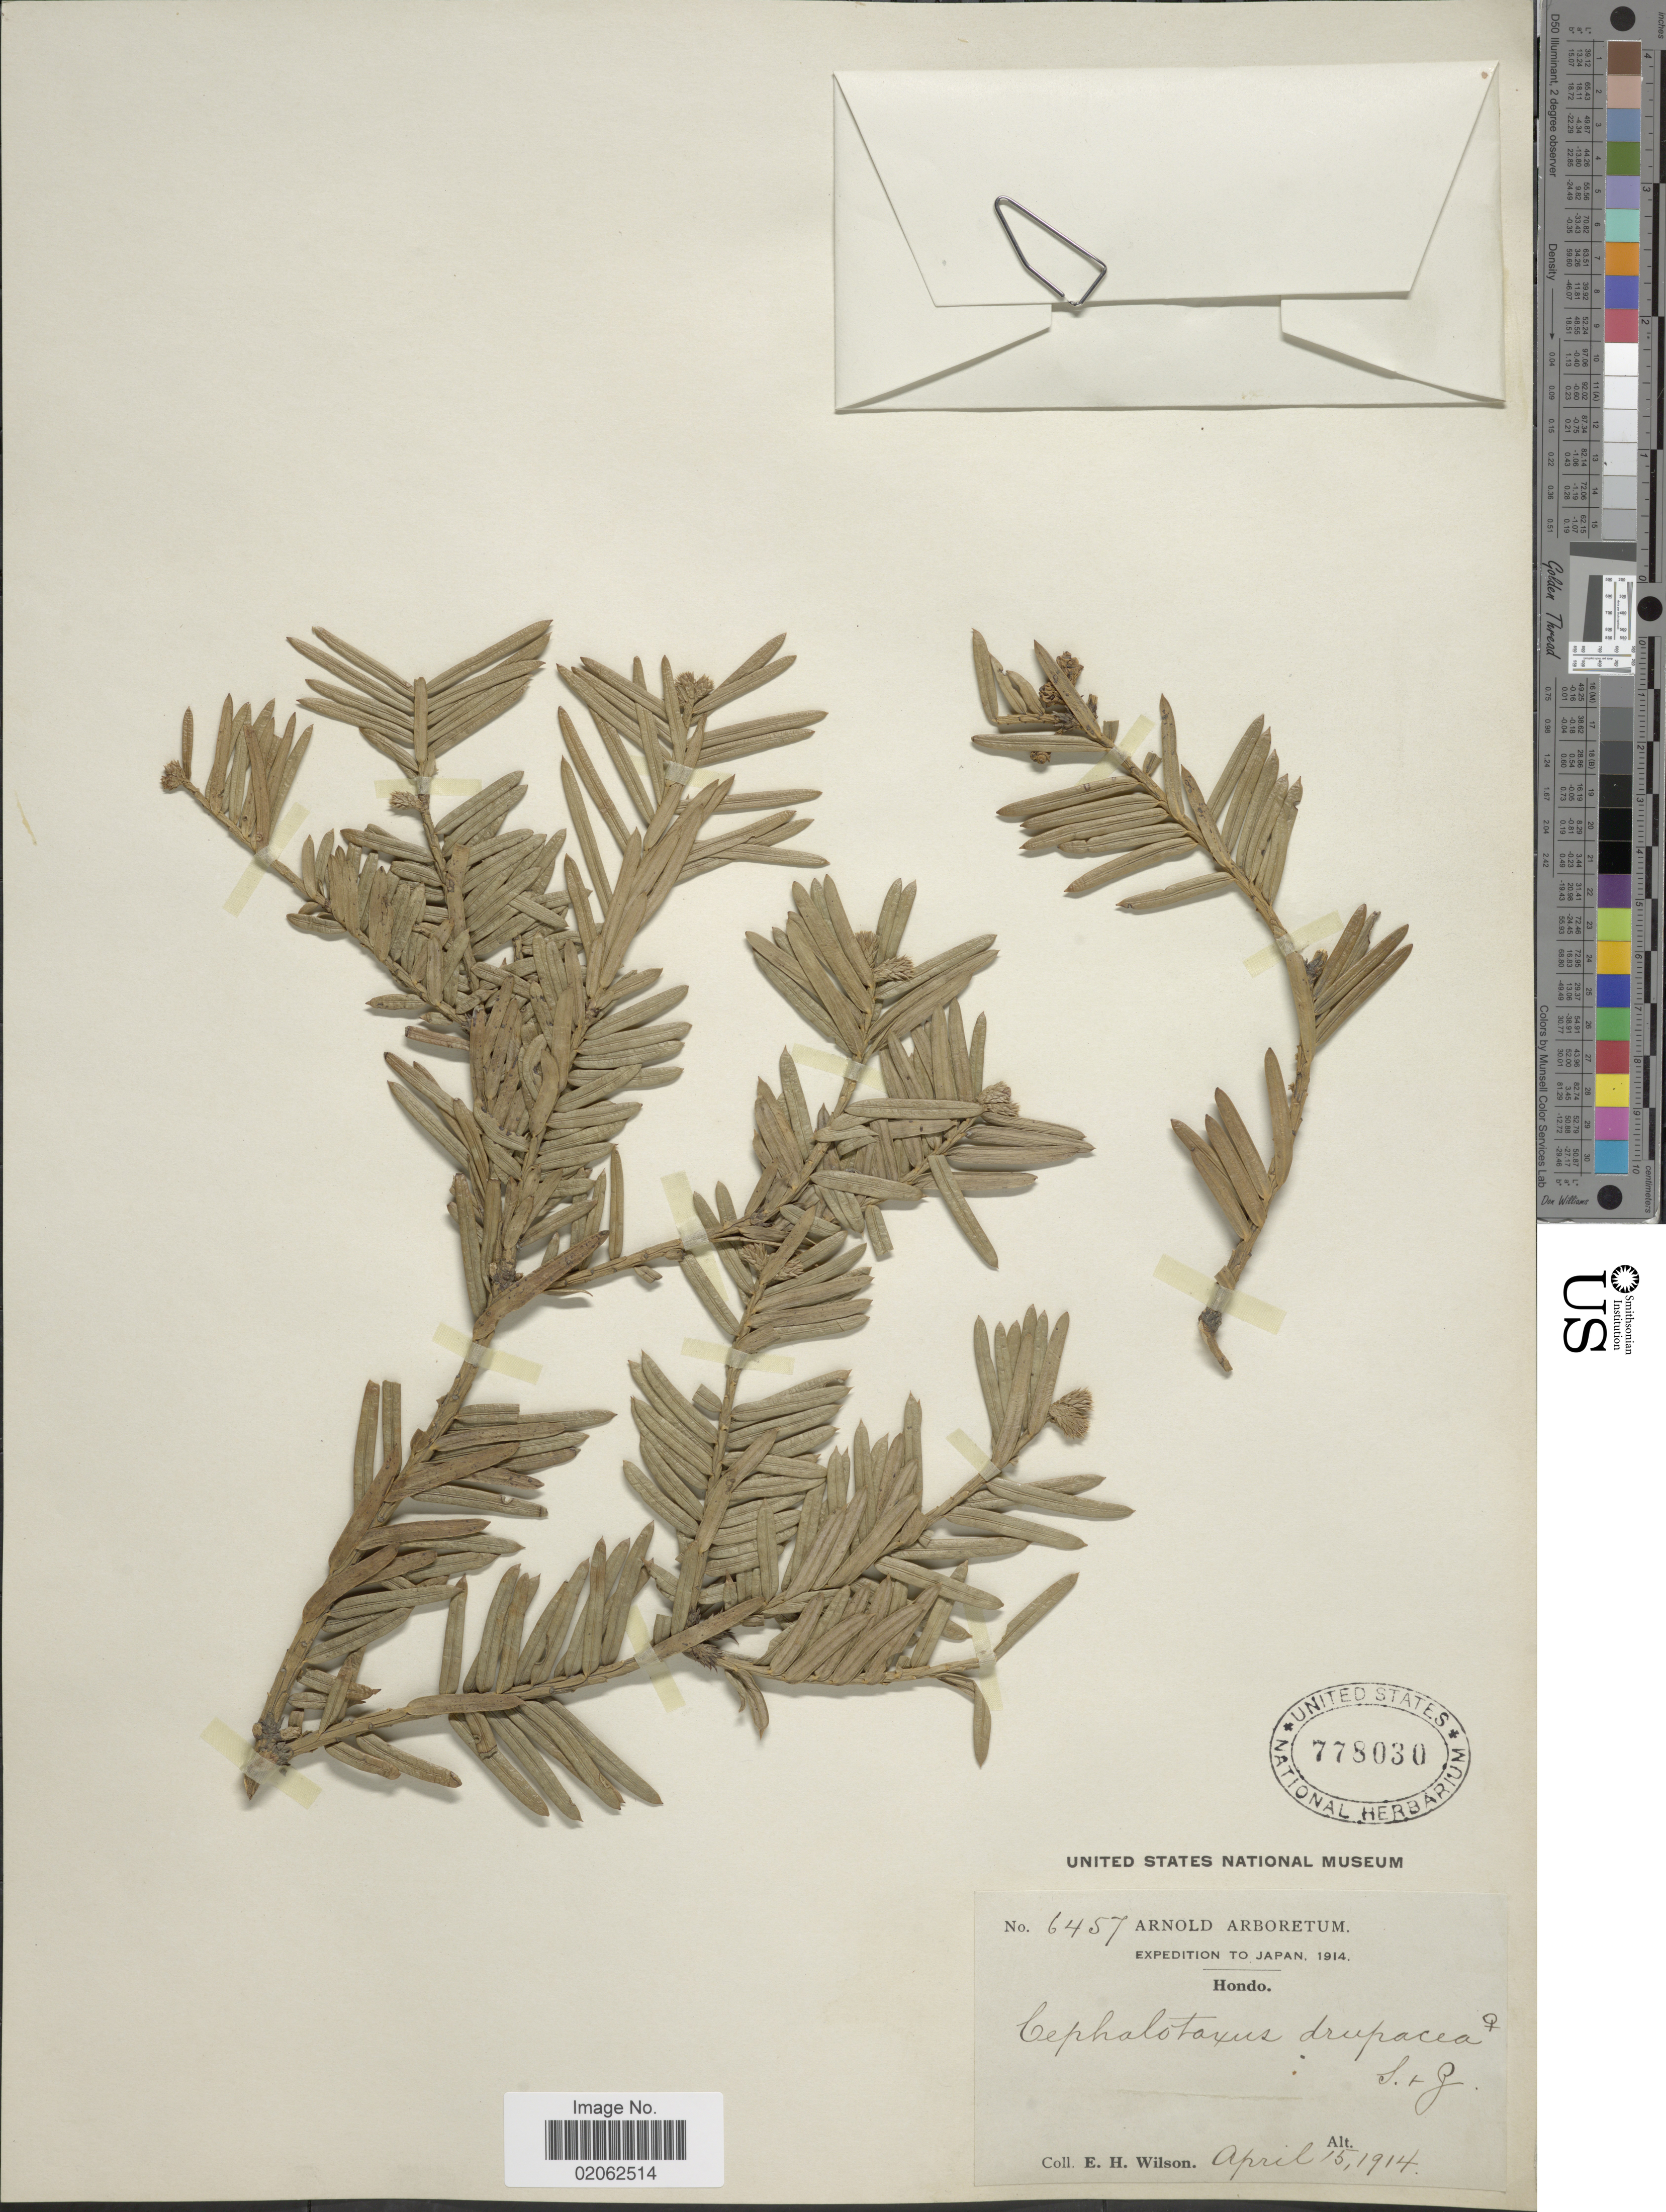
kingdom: Plantae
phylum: Tracheophyta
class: Pinopsida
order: Pinales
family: Cephalotaxaceae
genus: Cephalotaxus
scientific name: Cephalotaxus harringtonia var. drupacea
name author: (Siebold & Zucc.) Koidz.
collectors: E. Wilson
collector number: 6457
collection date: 1914-04-15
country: Japan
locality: Hondo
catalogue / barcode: US 778030